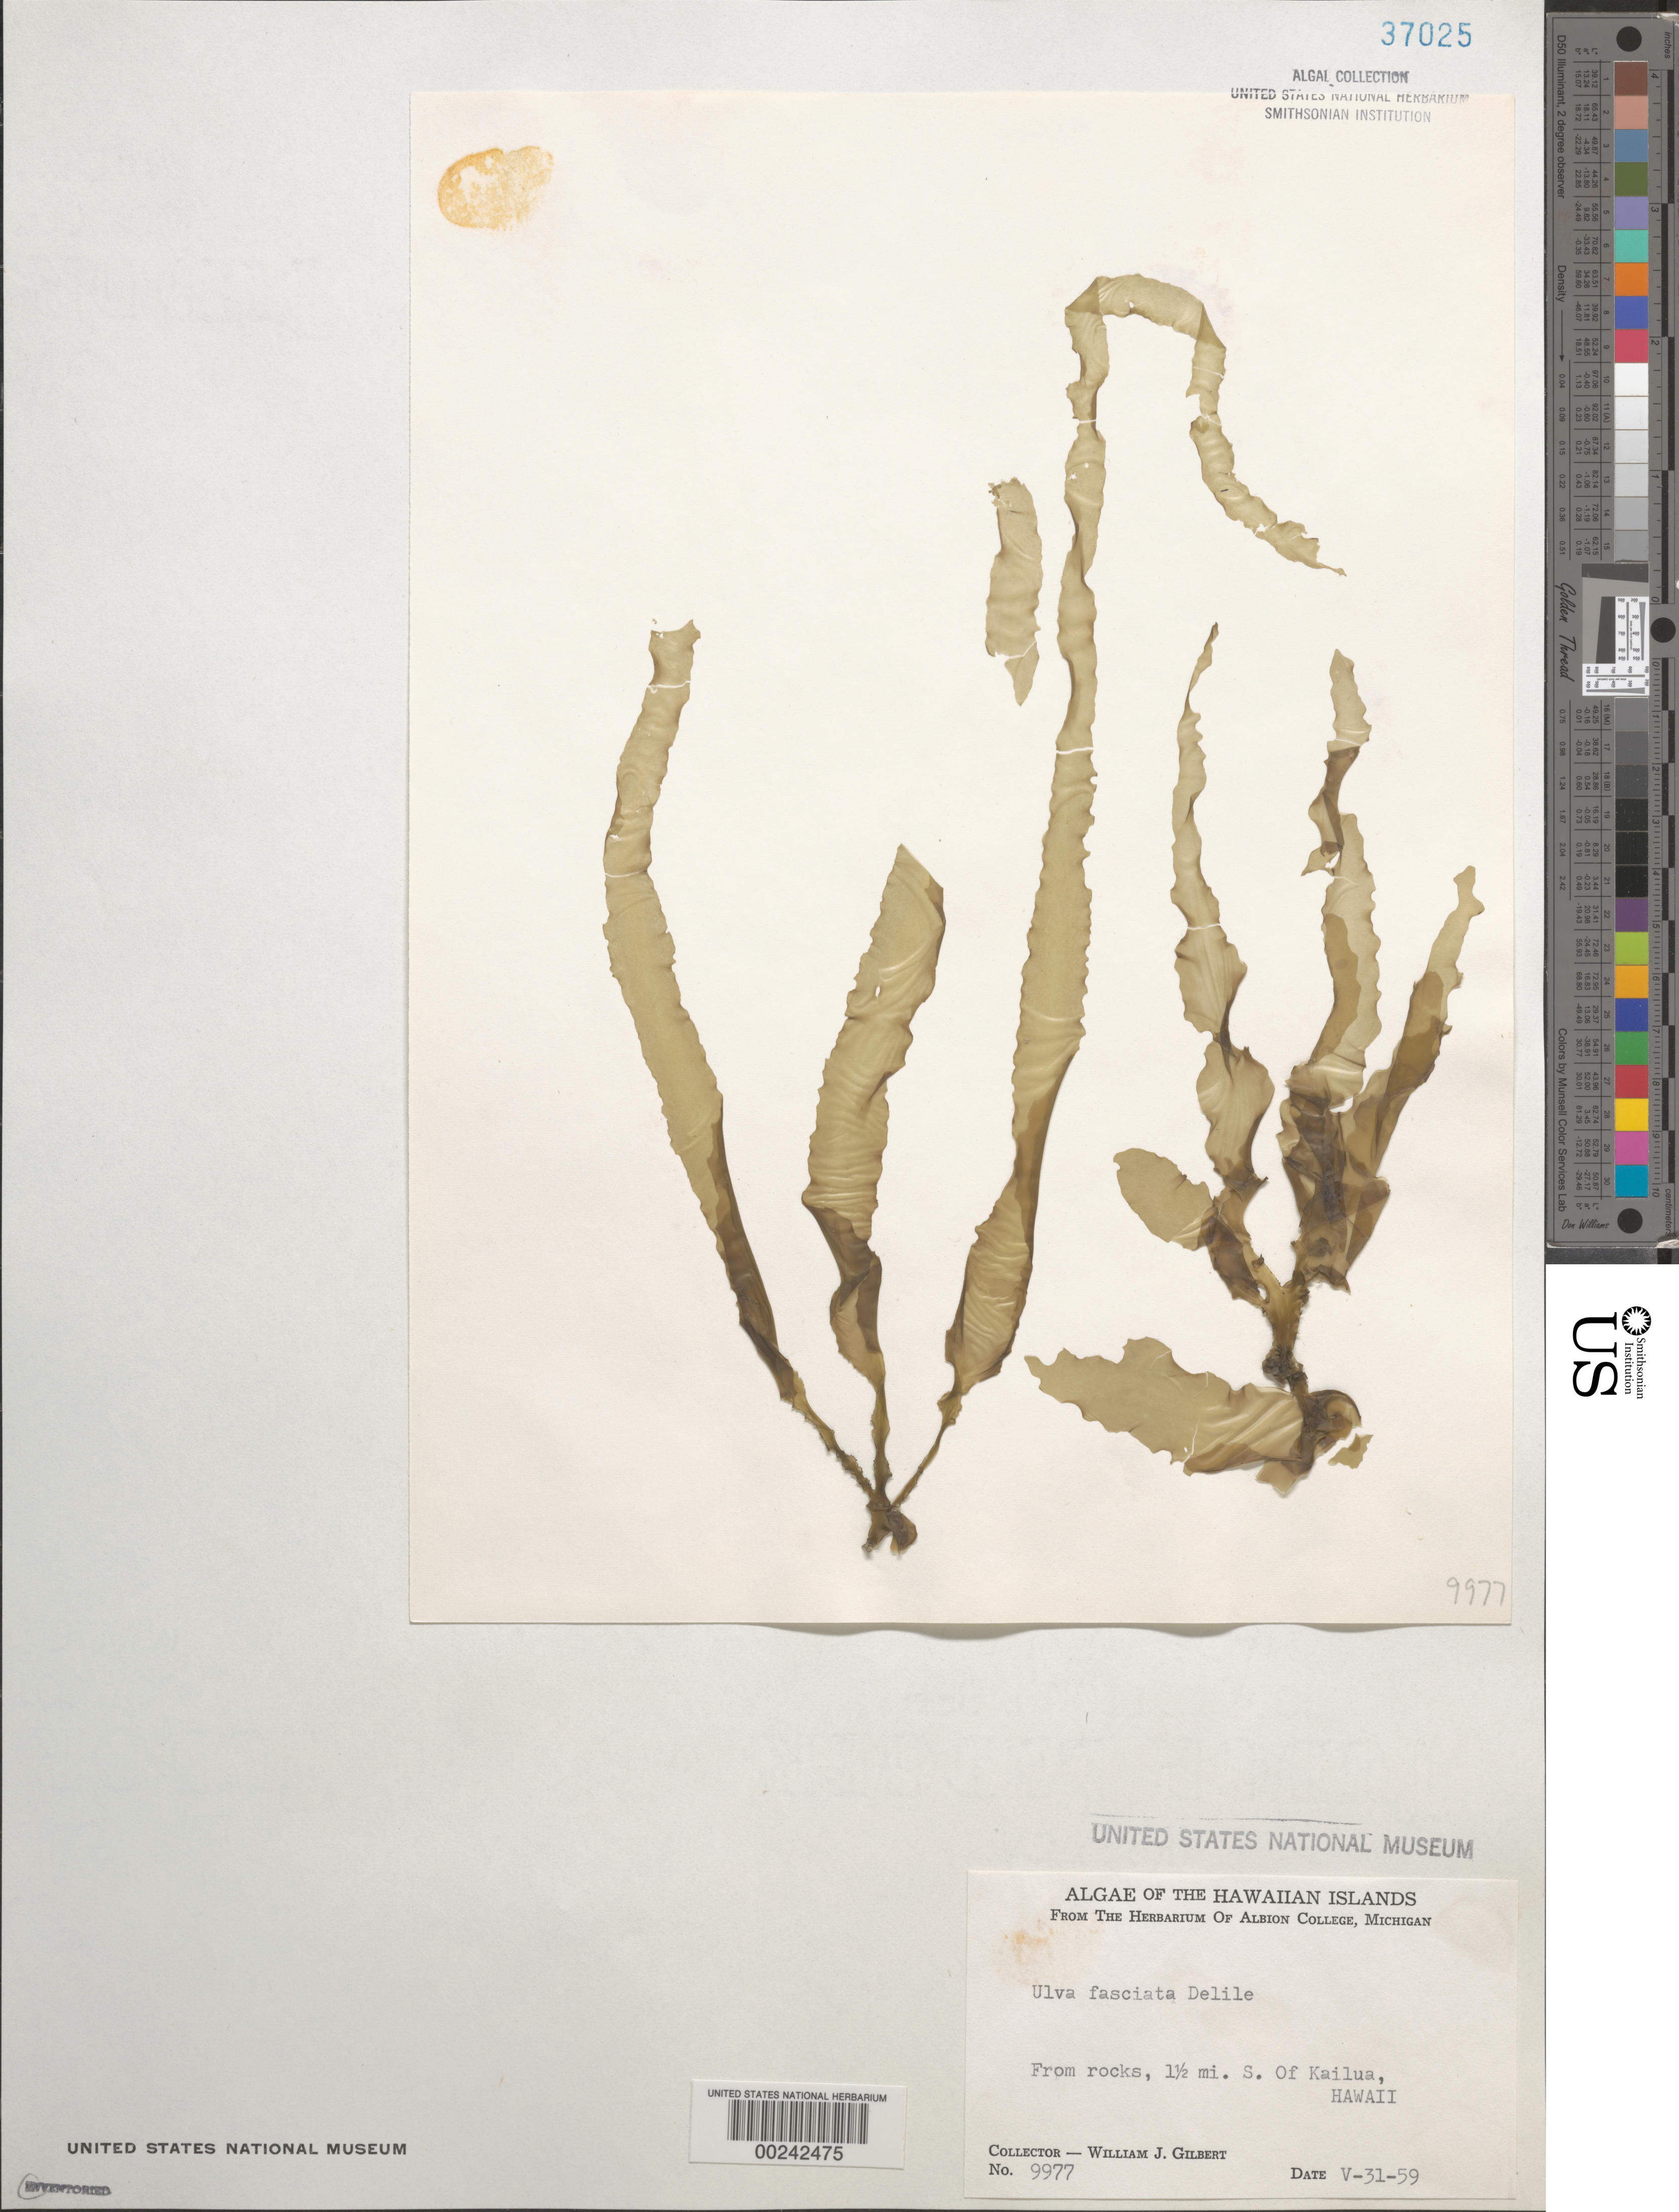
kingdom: Plantae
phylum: Chlorophyta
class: Ulvophyceae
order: Ulvales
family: Ulvaceae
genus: Ulva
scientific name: Ulva lactuca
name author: L.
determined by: Algae name updating Project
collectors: W. J. Gilbert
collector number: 9977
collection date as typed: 31 May 1959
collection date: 1959-05-31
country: United States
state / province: Hawaii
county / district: Hawaii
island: Hawaii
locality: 1.5 miles south of Kailua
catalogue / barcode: US 37025